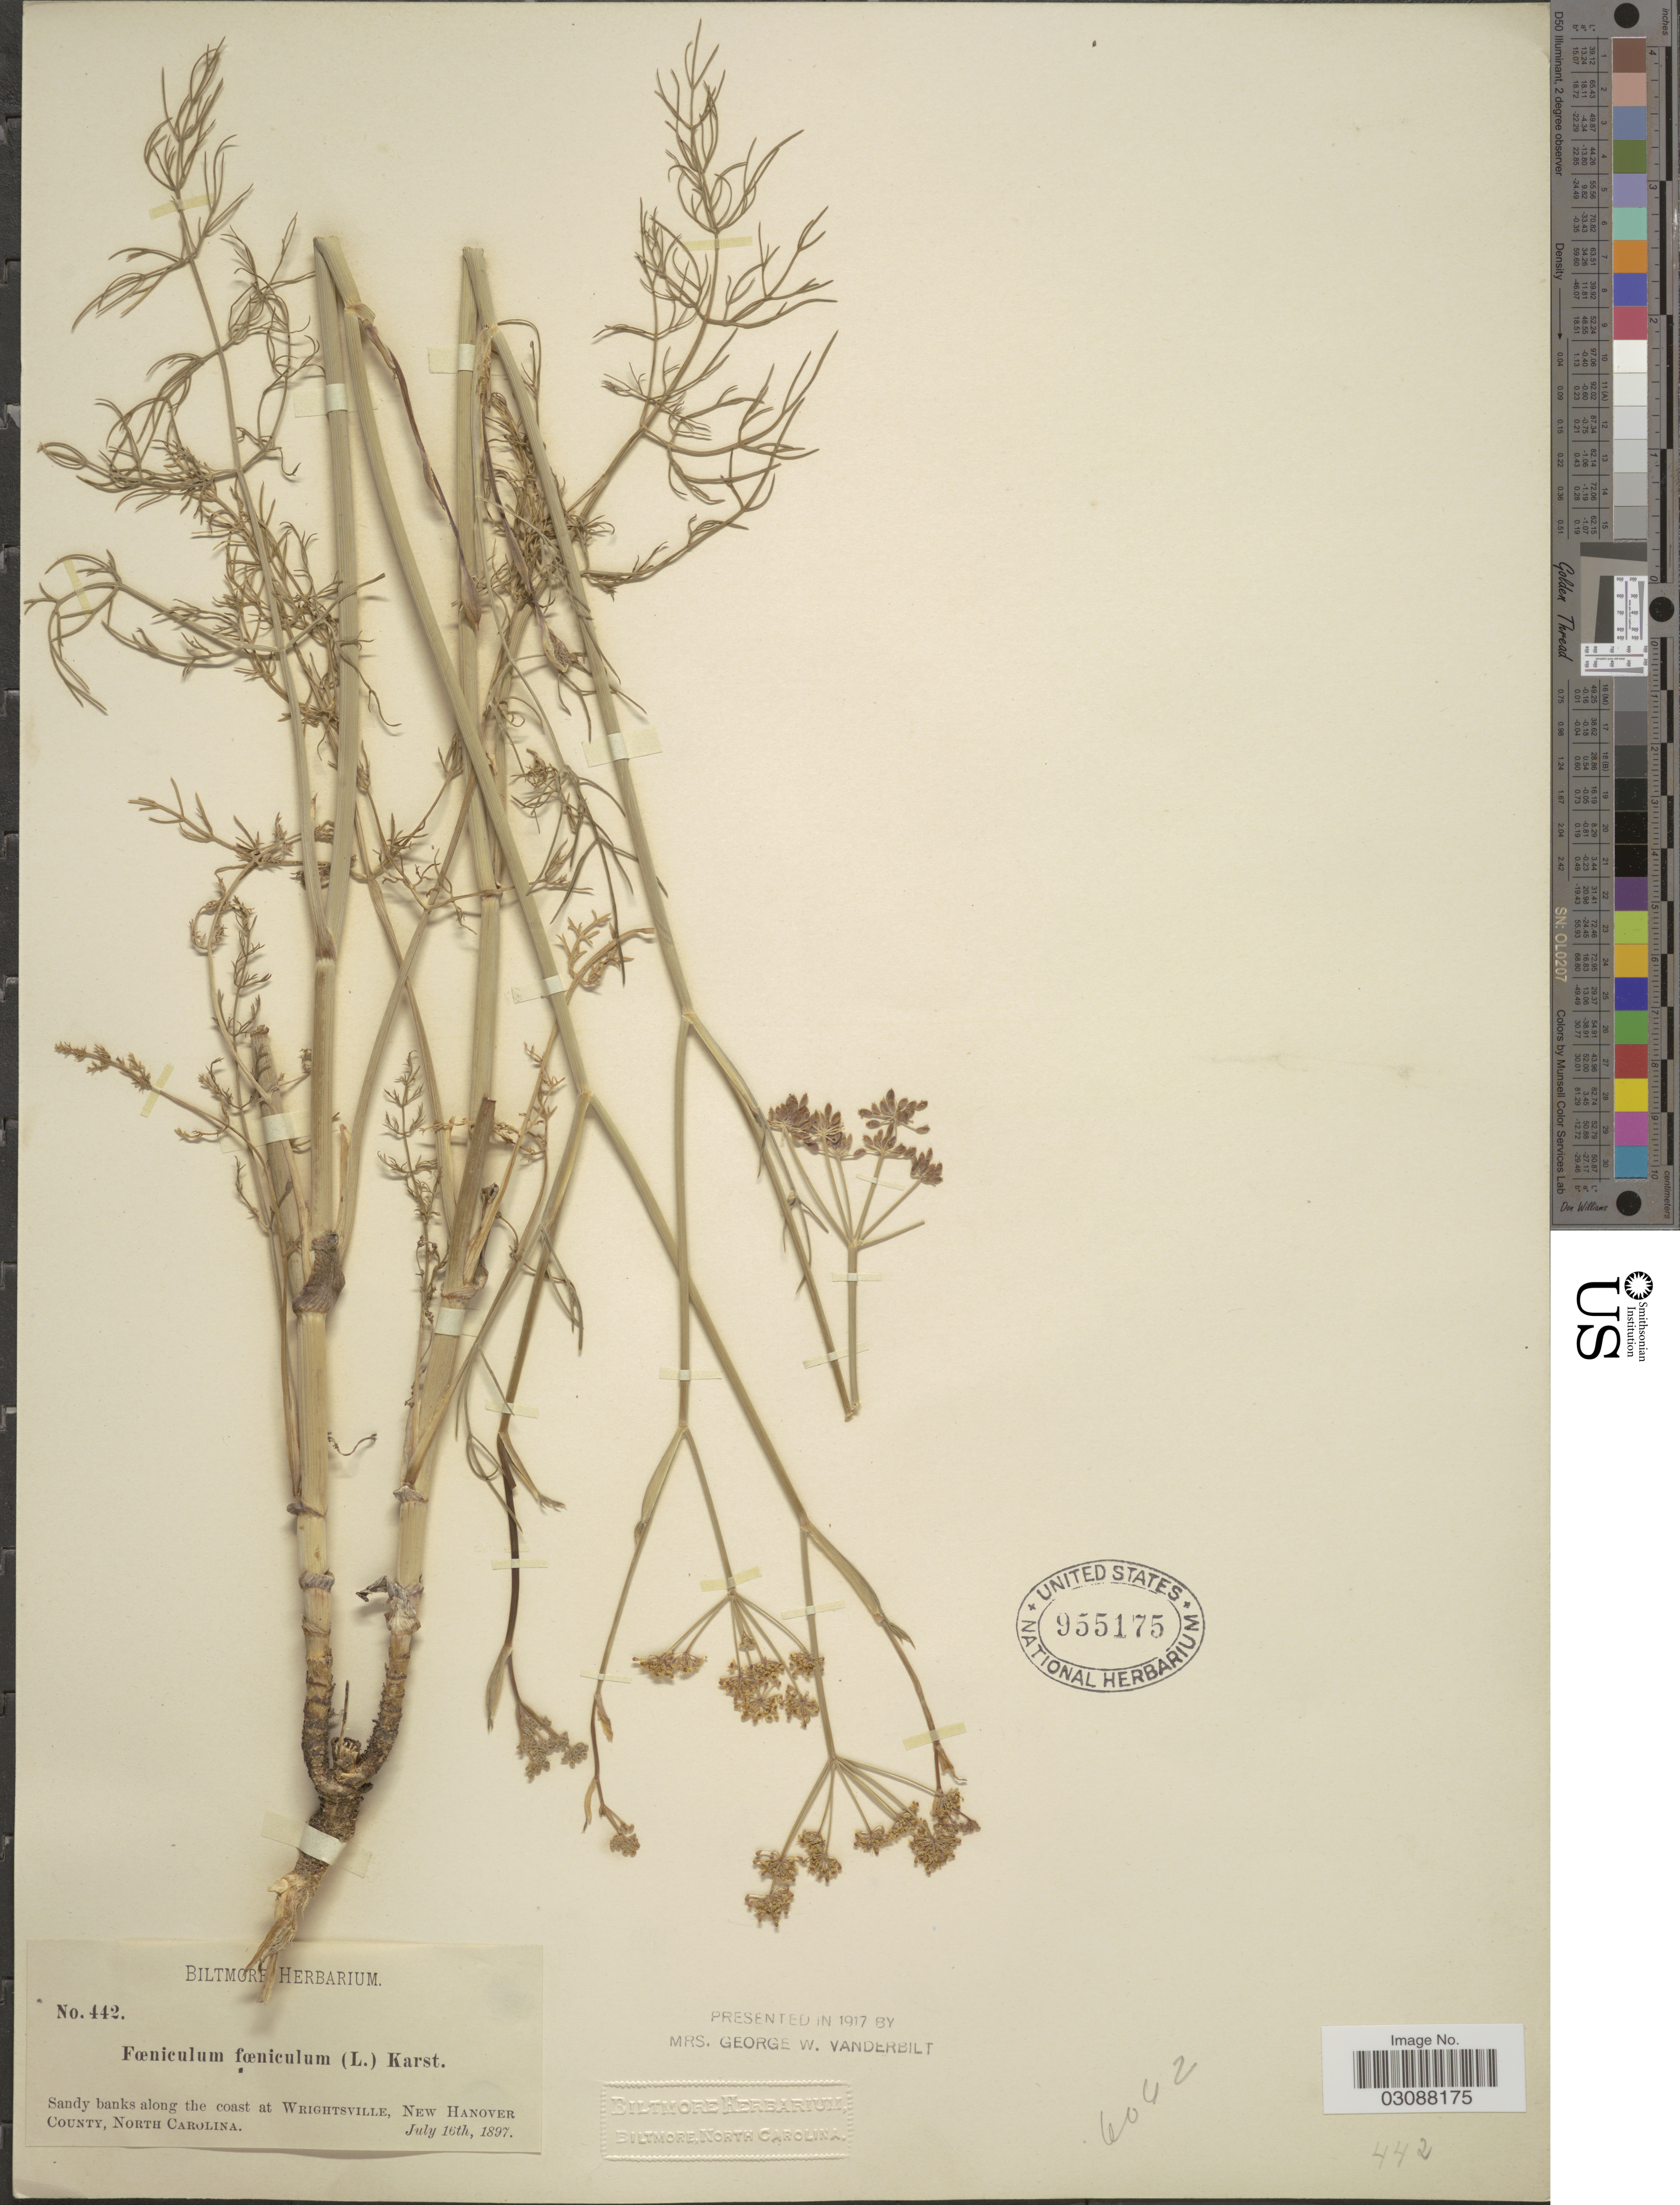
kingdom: Plantae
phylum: Tracheophyta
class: Magnoliopsida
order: Apiales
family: Apiaceae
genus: Foeniculum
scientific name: Foeniculum vulgare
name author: Mill.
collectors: ex herb. Biltmore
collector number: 442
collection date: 1897-07-16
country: United States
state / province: North Carolina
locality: Sandy banks along the coast at Wrightsville, New Hanover County.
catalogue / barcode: US 955175